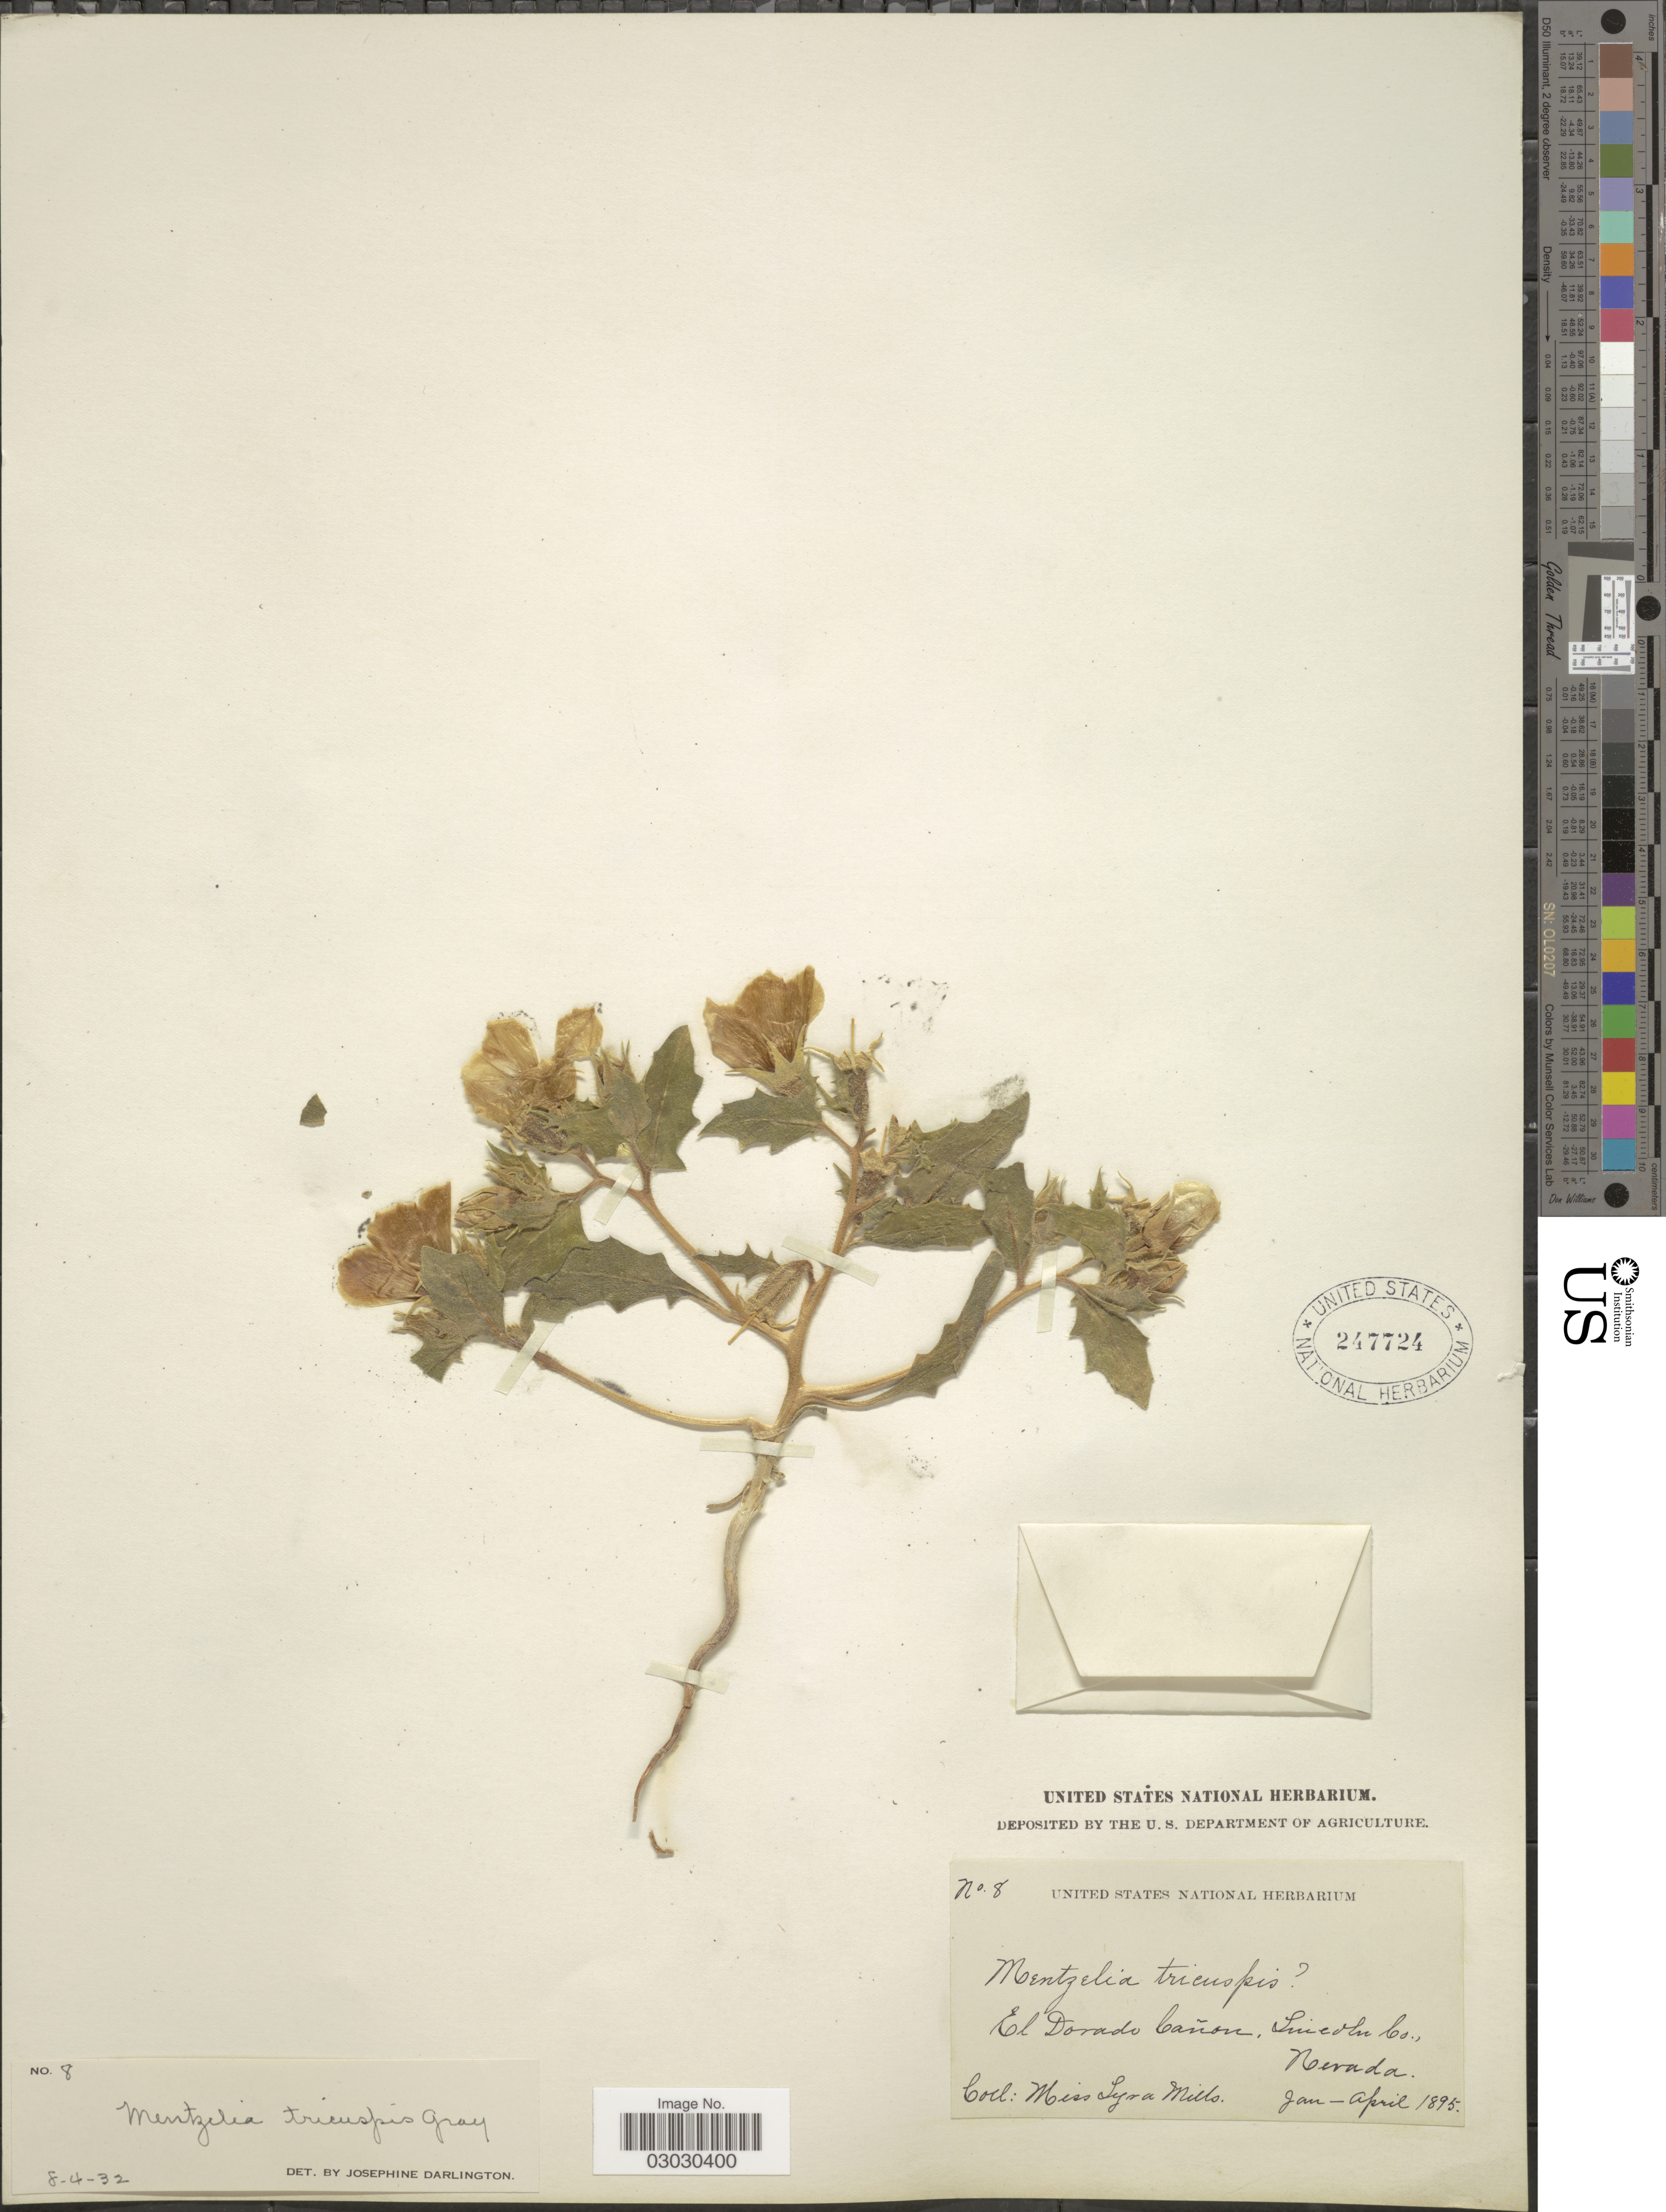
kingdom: Plantae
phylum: Tracheophyta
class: Magnoliopsida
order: Cornales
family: Loasaceae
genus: Mentzelia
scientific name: Mentzelia tricuspis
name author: A. Gray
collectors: L. Mills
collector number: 8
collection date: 1895-01/1895-04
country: United States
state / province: Nevada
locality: El Dorado Cañon, Lincoln Co.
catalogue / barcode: US 247724